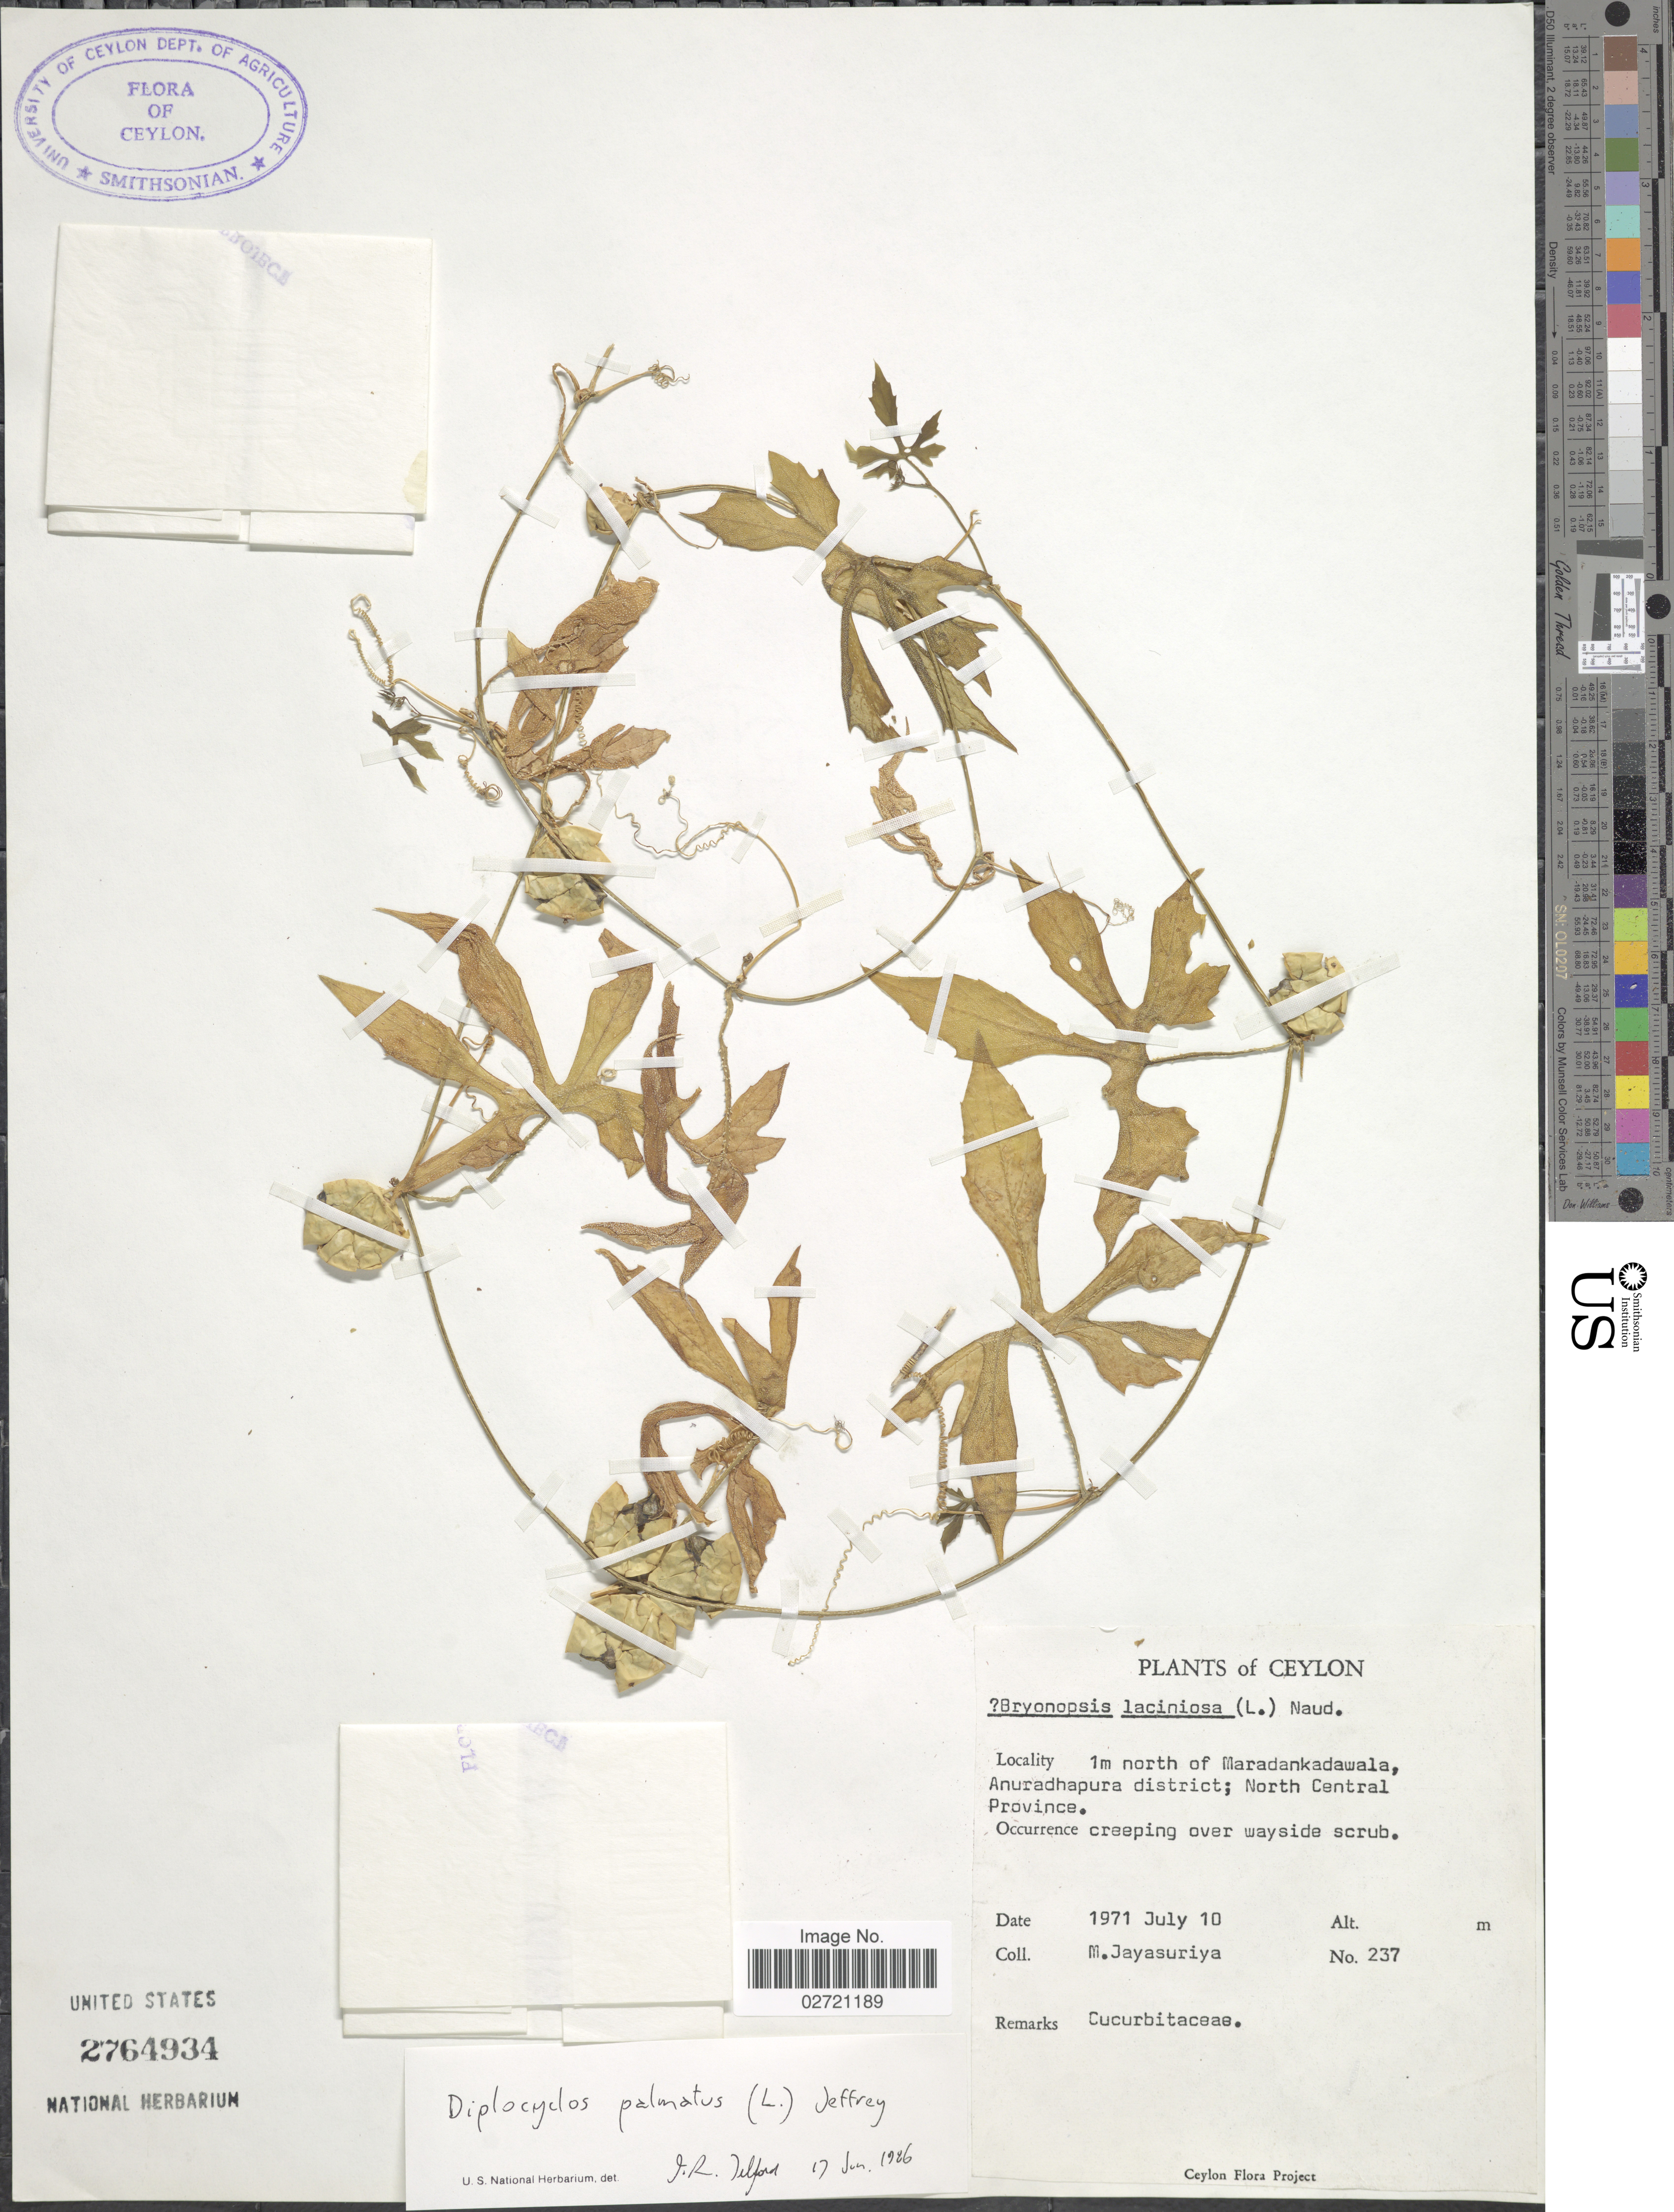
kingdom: Plantae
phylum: Tracheophyta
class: Magnoliopsida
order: Cucurbitales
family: Cucurbitaceae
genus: Diplocyclos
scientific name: Diplocyclos palmatus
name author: (L.) C. Jeffrey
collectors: M. Jayasuriya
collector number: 237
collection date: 1971-07-10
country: Sri Lanka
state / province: North Central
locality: Ceylon. 1m north of Maradankadawala, Anuradhapura district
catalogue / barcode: US 2764934